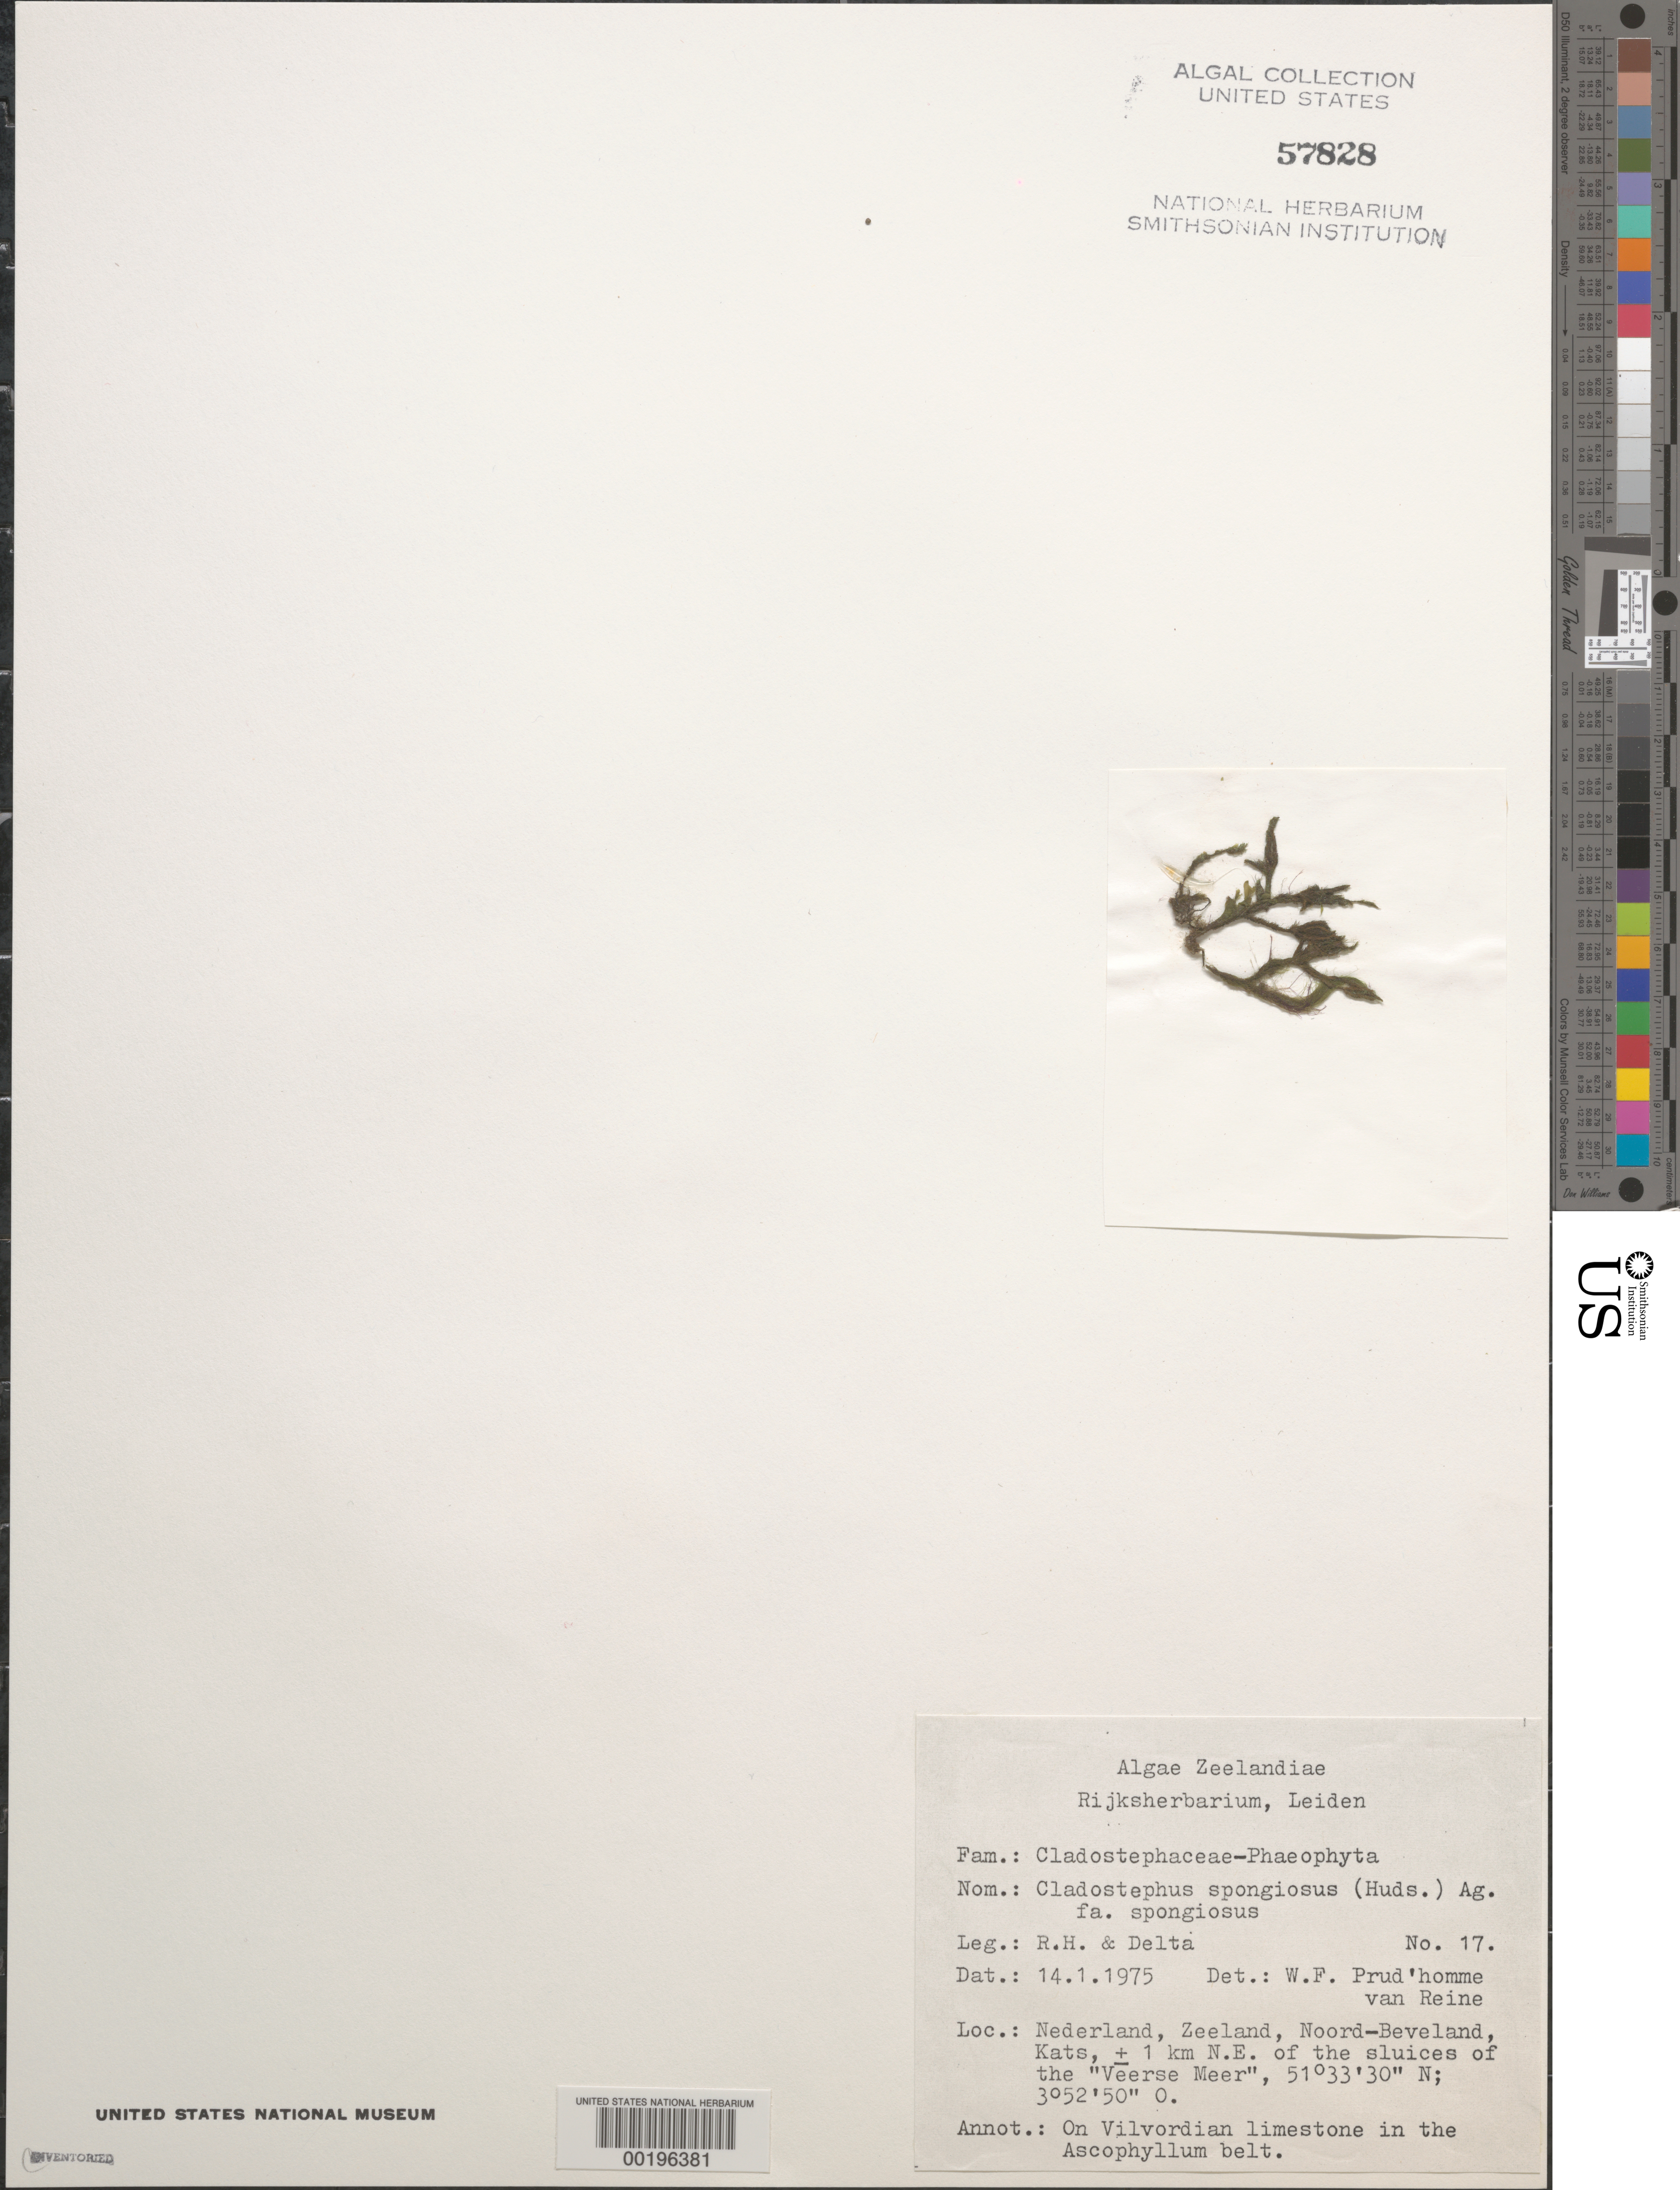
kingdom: Chromista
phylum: Ochrophyta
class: Phaeophyceae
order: Sphacelariales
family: Cladostephaceae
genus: Cladostephus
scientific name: Cladostephus spongiosus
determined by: Prud'homme van Reine, W. F.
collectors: R.H. & Delta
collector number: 17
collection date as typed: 14 Jan 1975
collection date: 1975-01-14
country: Netherlands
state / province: Zeeland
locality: North beveland (noord-beveland), kats, ca. 1 km northeast of veerse meer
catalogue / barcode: US 57828